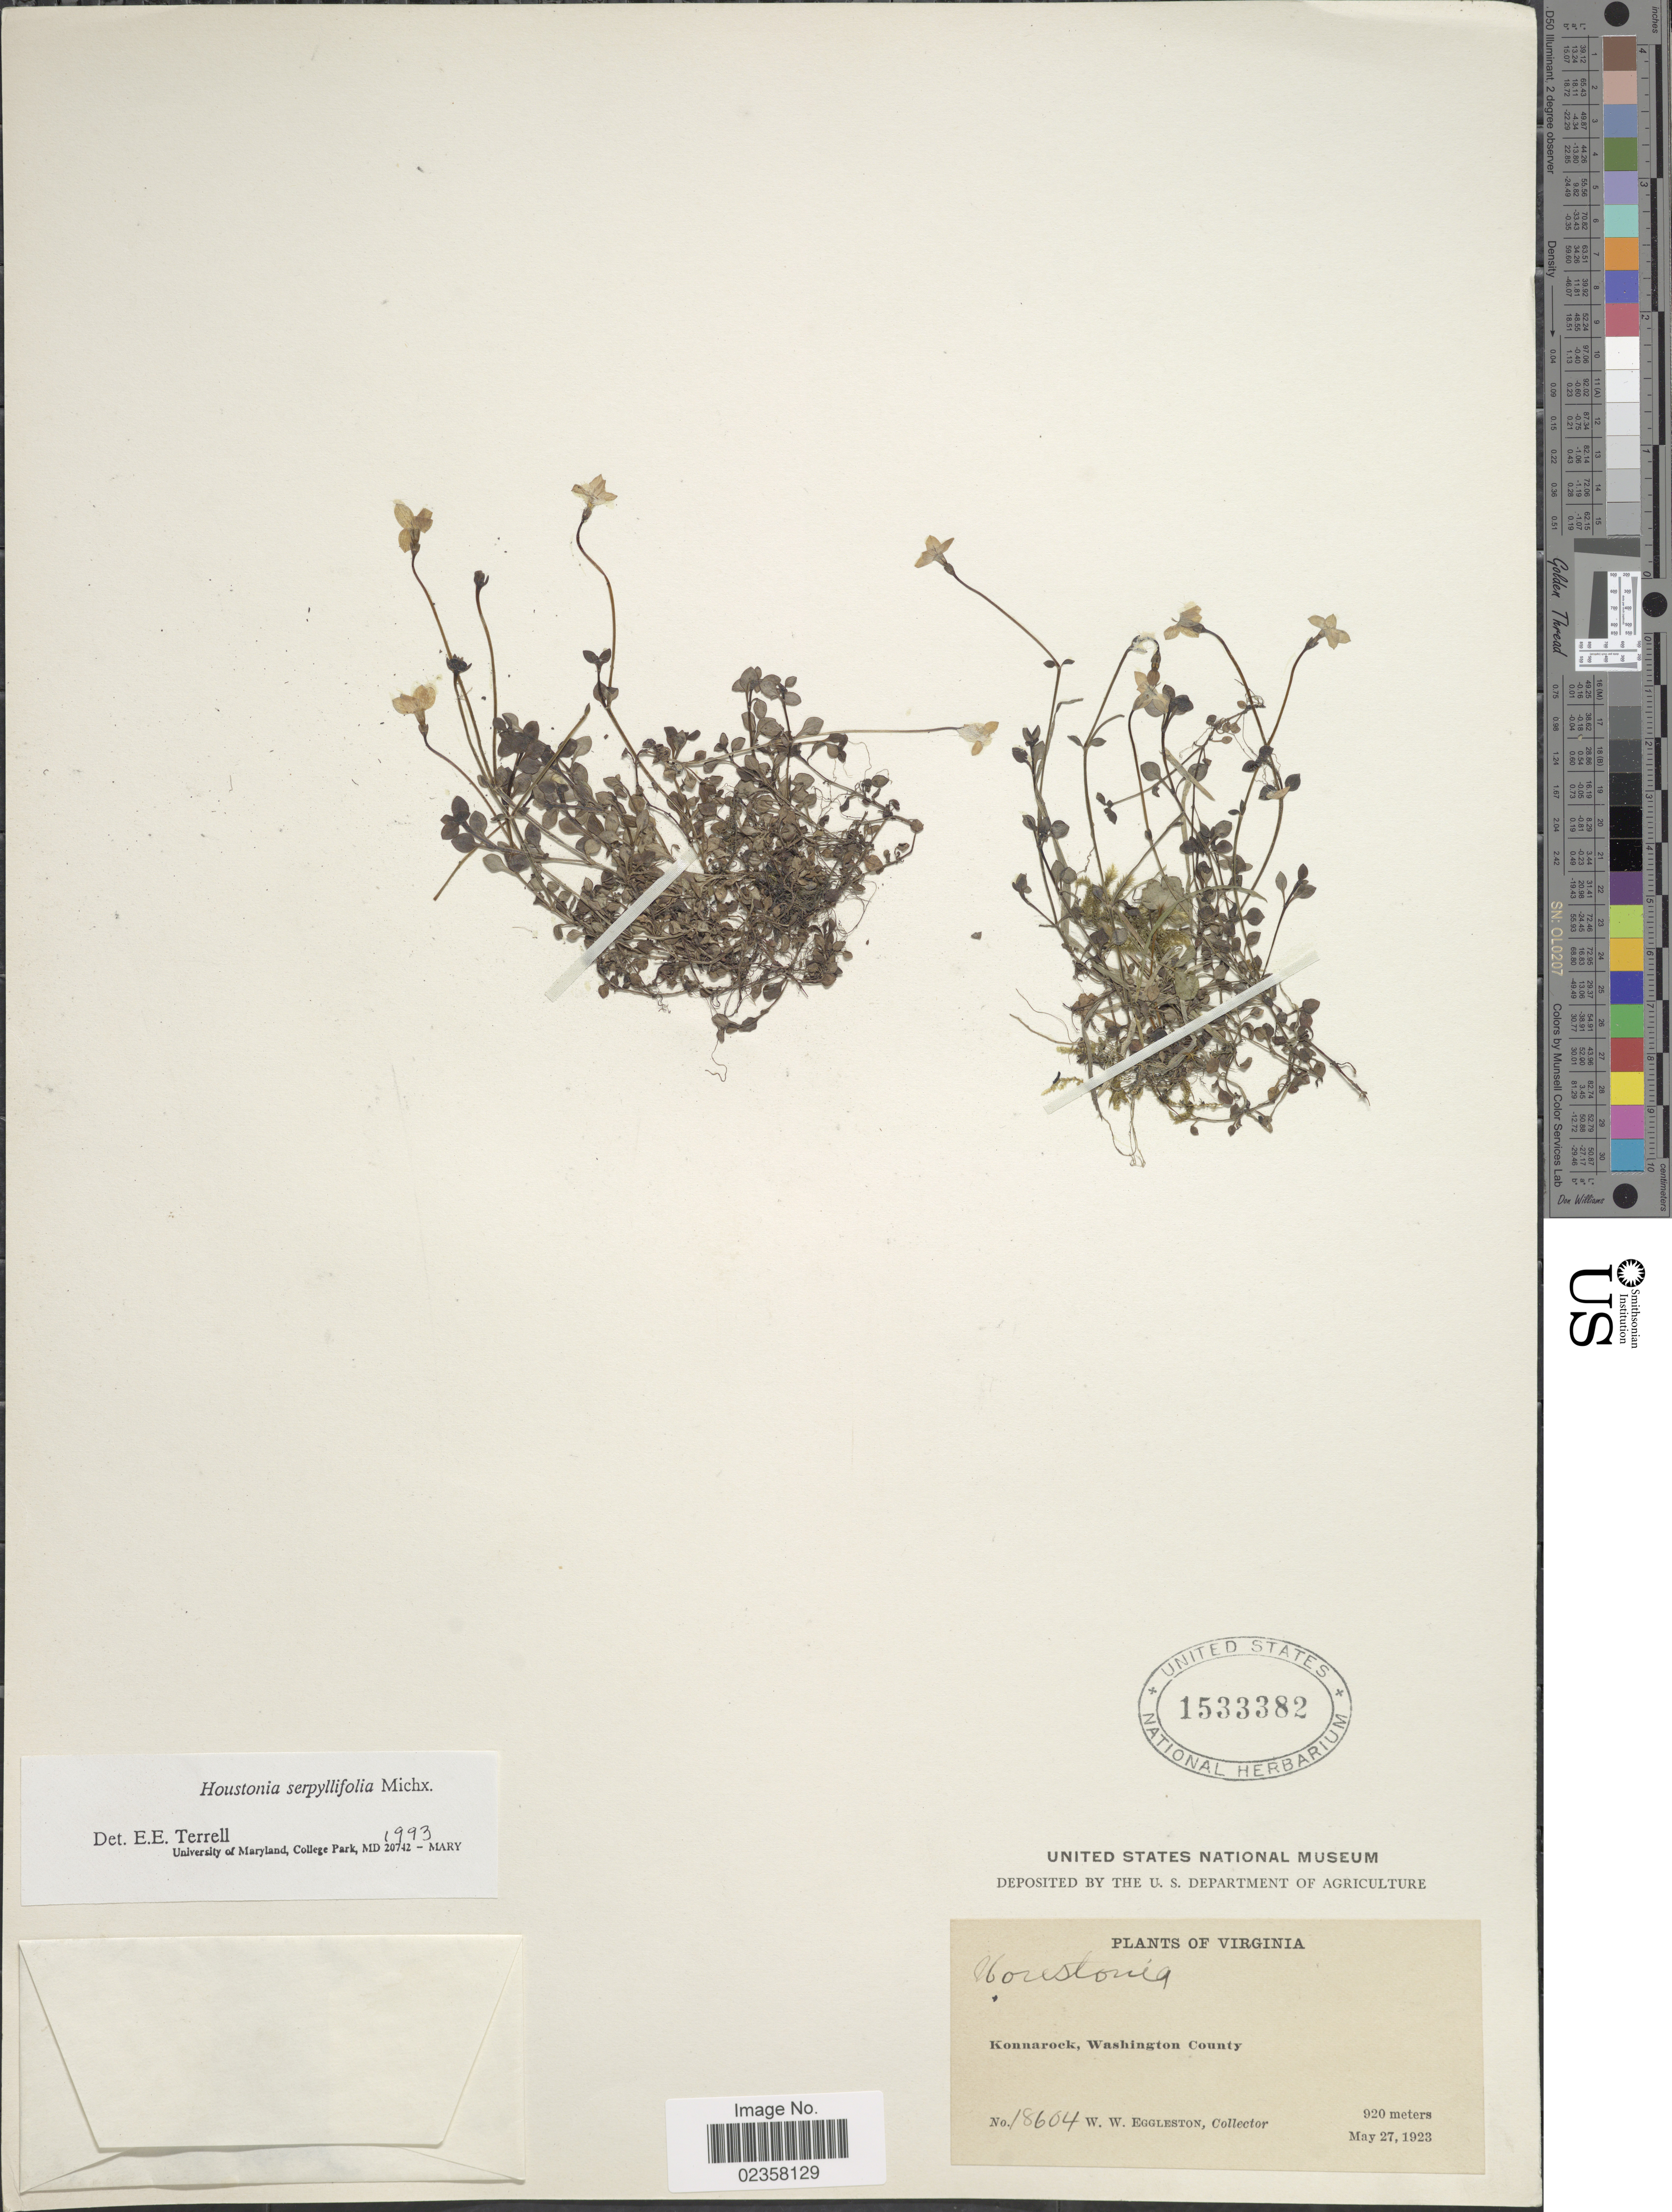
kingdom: Plantae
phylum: Tracheophyta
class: Magnoliopsida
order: Gentianales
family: Rubiaceae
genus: Houstonia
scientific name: Houstonia serpyllifolia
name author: Michx.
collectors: W. W. Eggleston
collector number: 18604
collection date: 1923-05-27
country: United States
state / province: Virginia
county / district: Washington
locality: Konnorock, Washington County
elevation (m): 920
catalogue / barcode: US 1533382